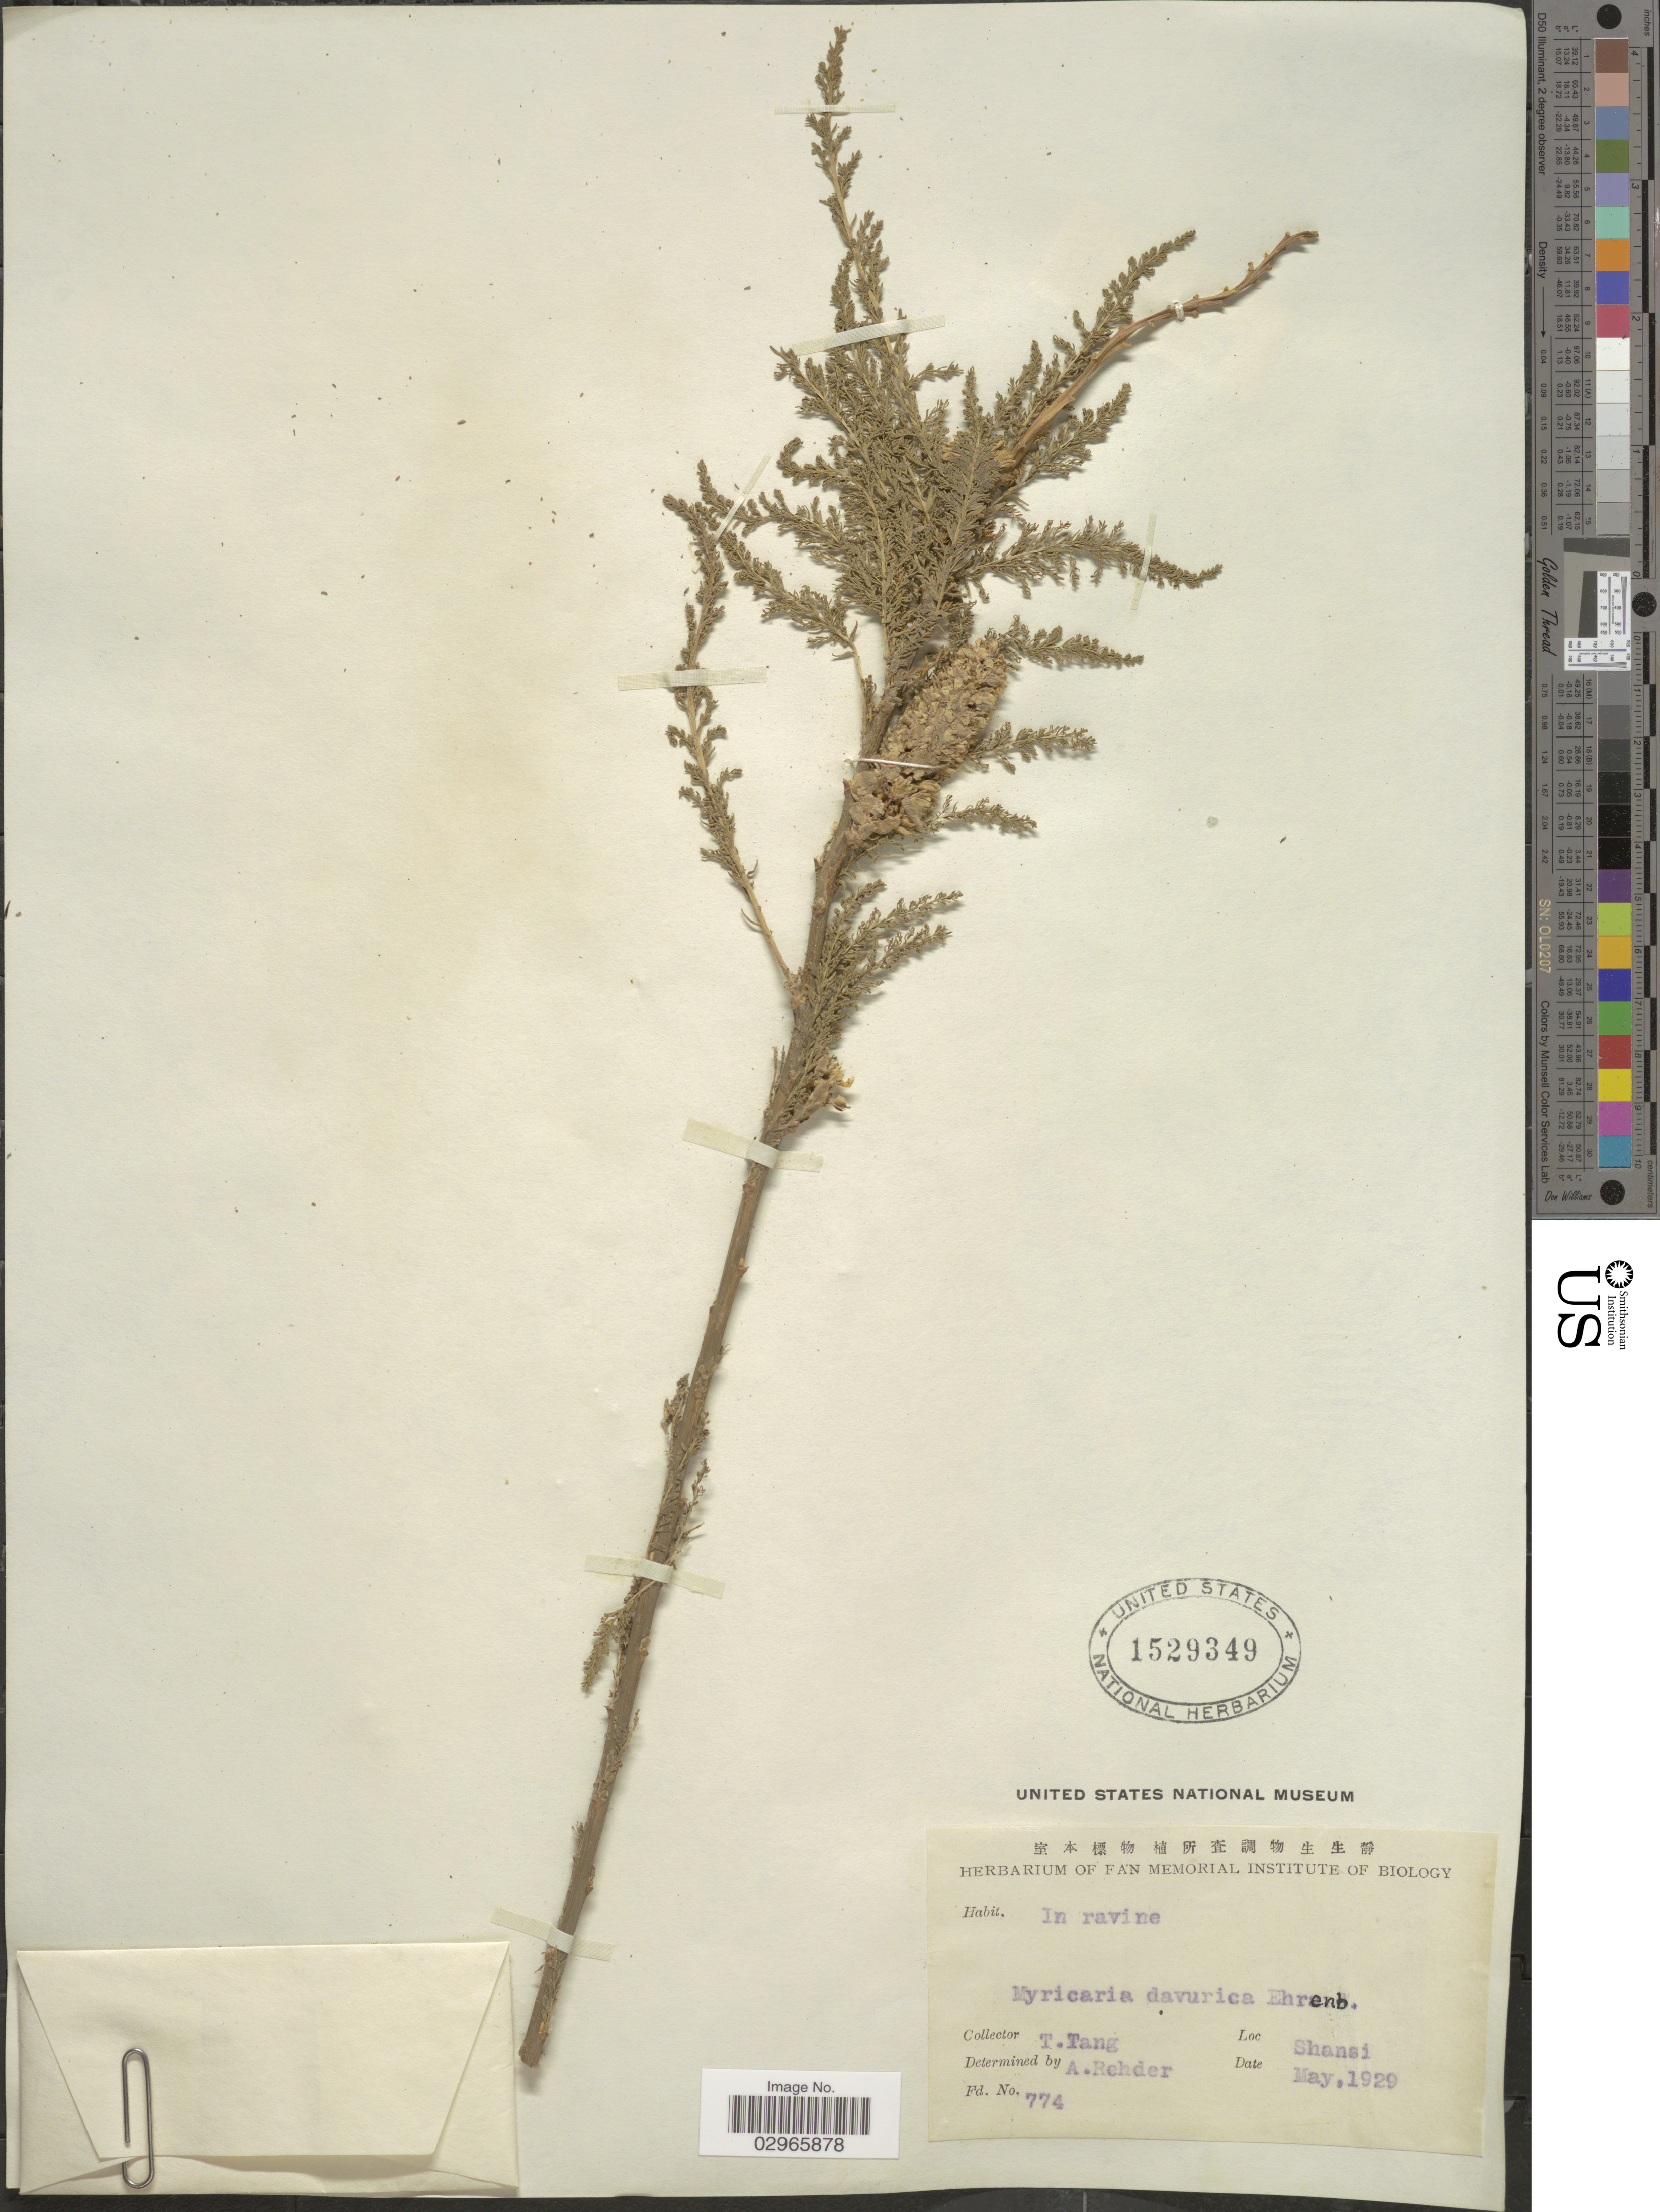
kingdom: Plantae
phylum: Tracheophyta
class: Magnoliopsida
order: Caryophyllales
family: Tamaricaceae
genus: Myricaria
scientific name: Myricaria dahurica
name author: DC.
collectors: T. Tang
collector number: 774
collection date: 1929-05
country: China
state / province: Shanxi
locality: Shansi.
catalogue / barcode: US 1529349